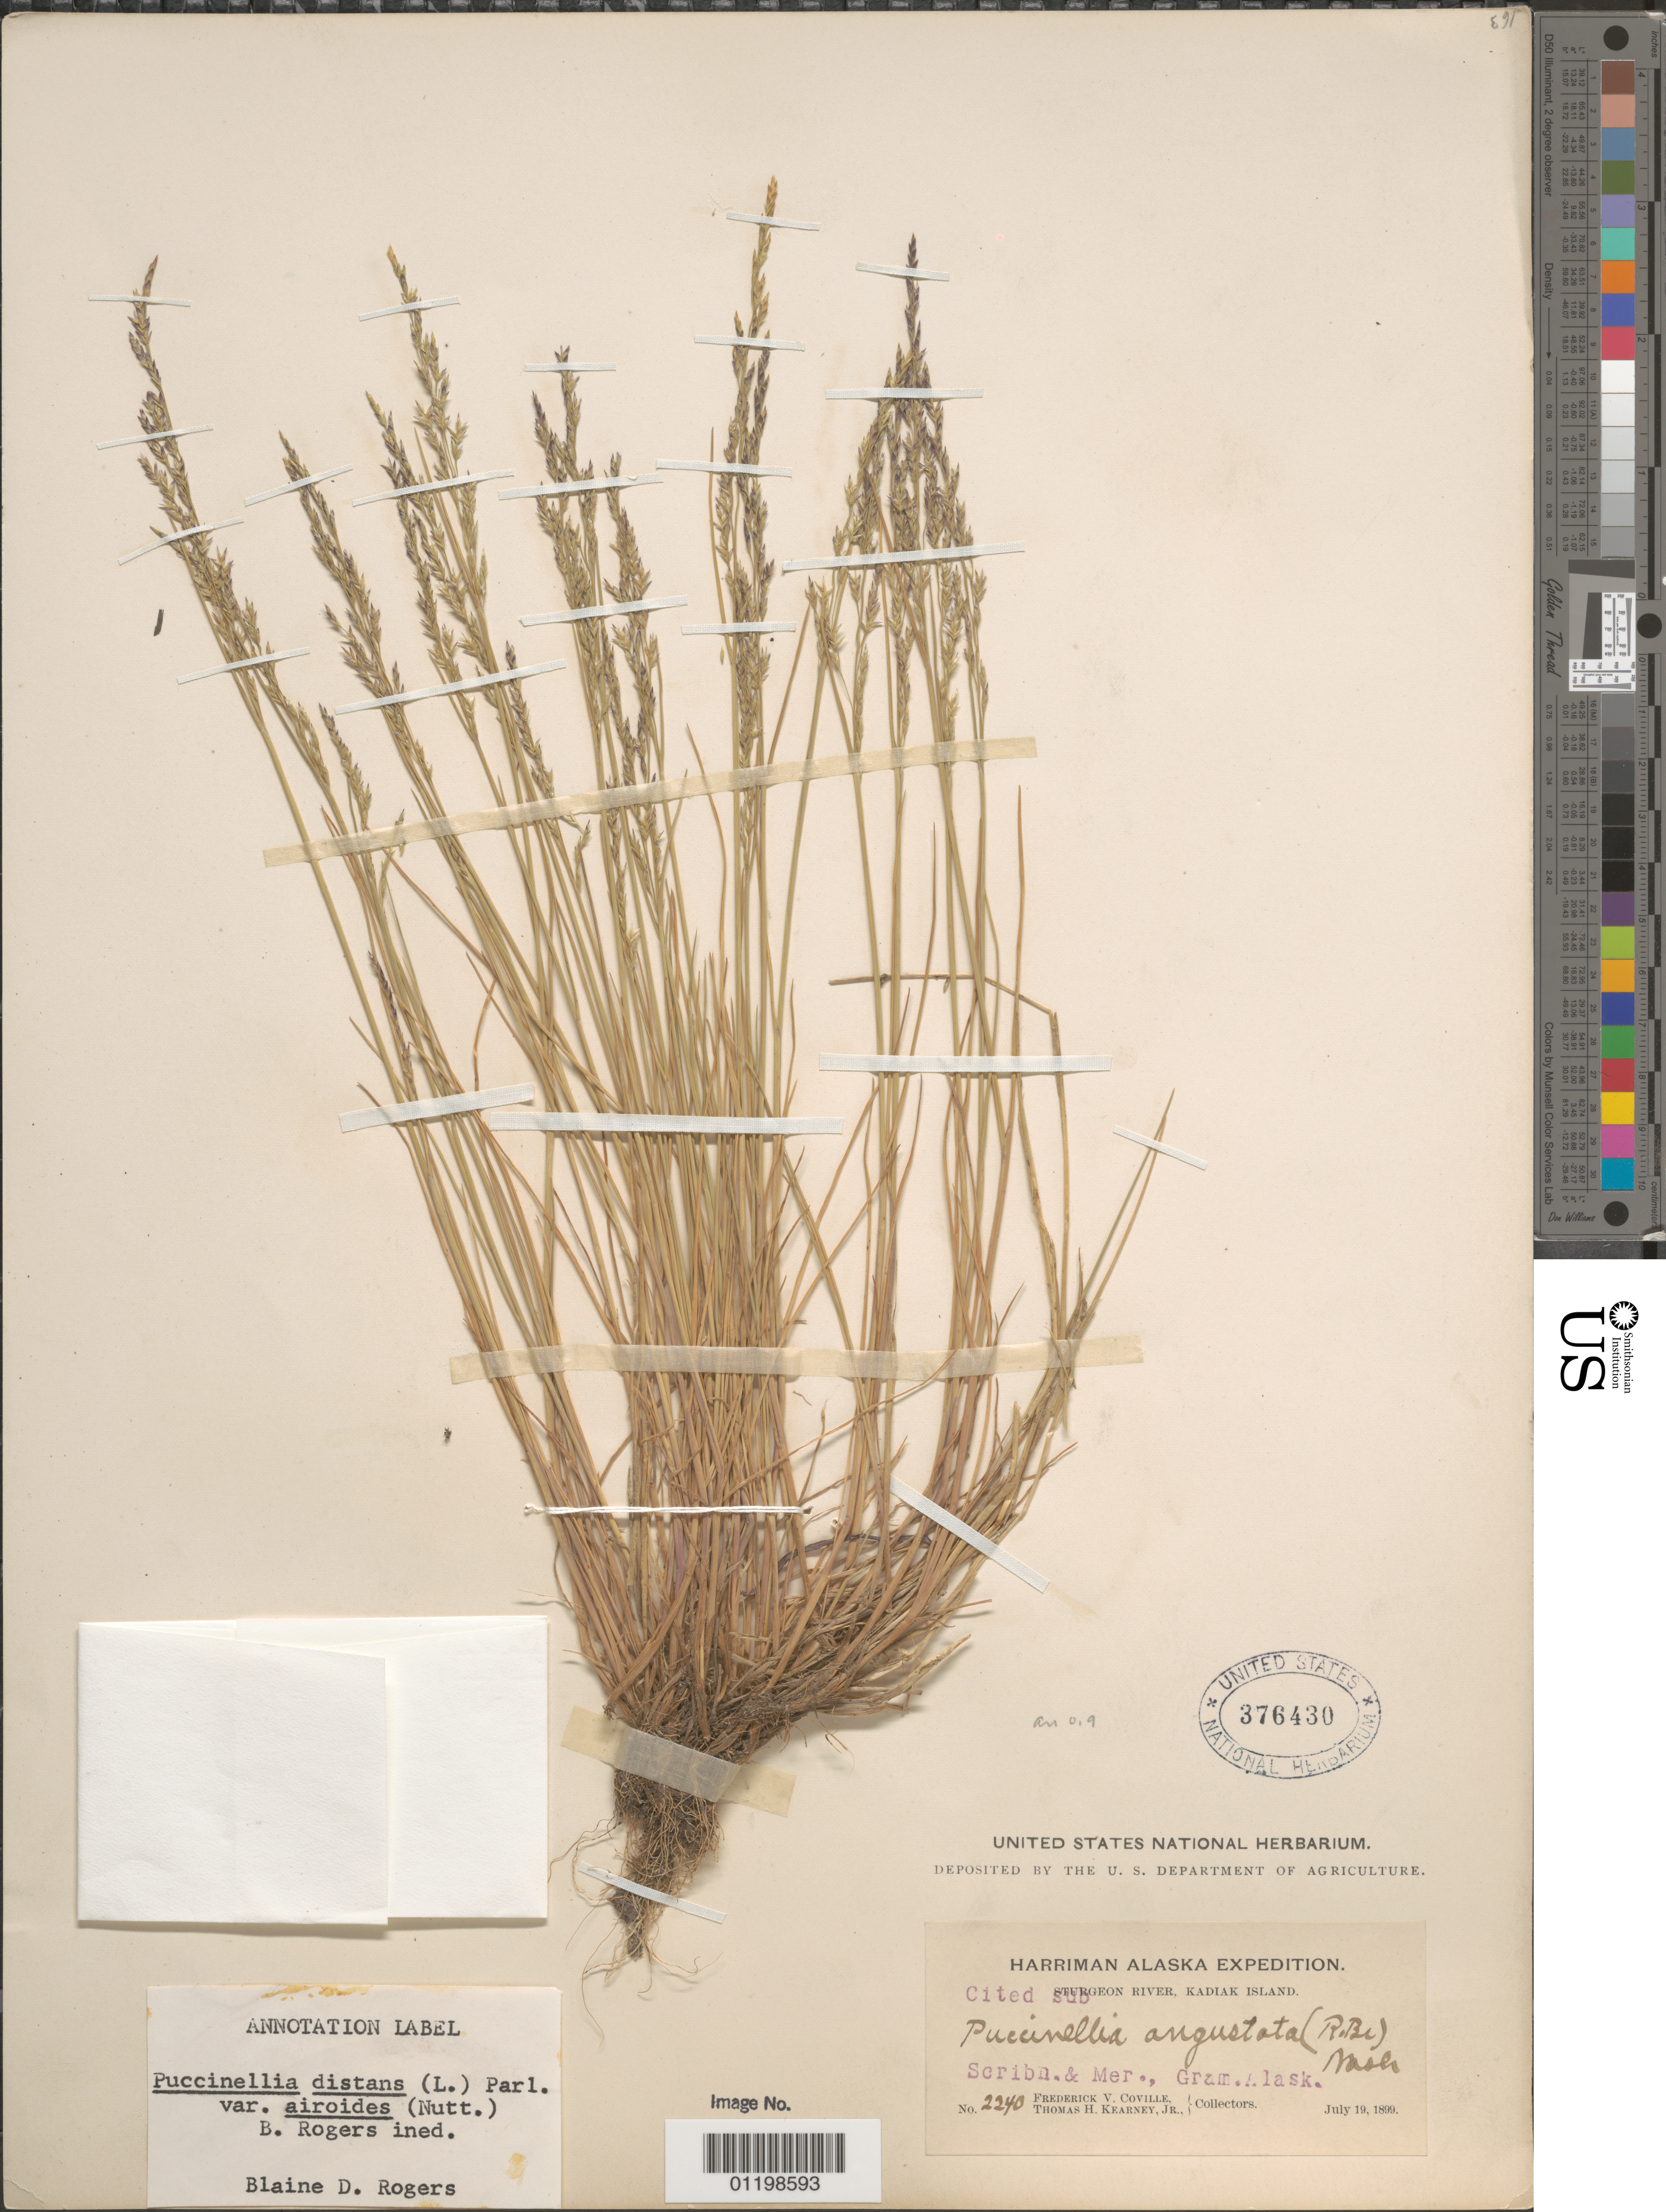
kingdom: Plantae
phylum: Tracheophyta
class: Liliopsida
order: Poales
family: Poaceae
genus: Puccinellia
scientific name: Puccinellia distans var airoides ined.?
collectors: F. V. Coville & T. H. Kearney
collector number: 2240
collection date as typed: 19 Jul 1899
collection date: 1899-07-19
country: United States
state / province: Alaska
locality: Sturgeon River, Kadiak Island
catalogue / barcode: US 376430